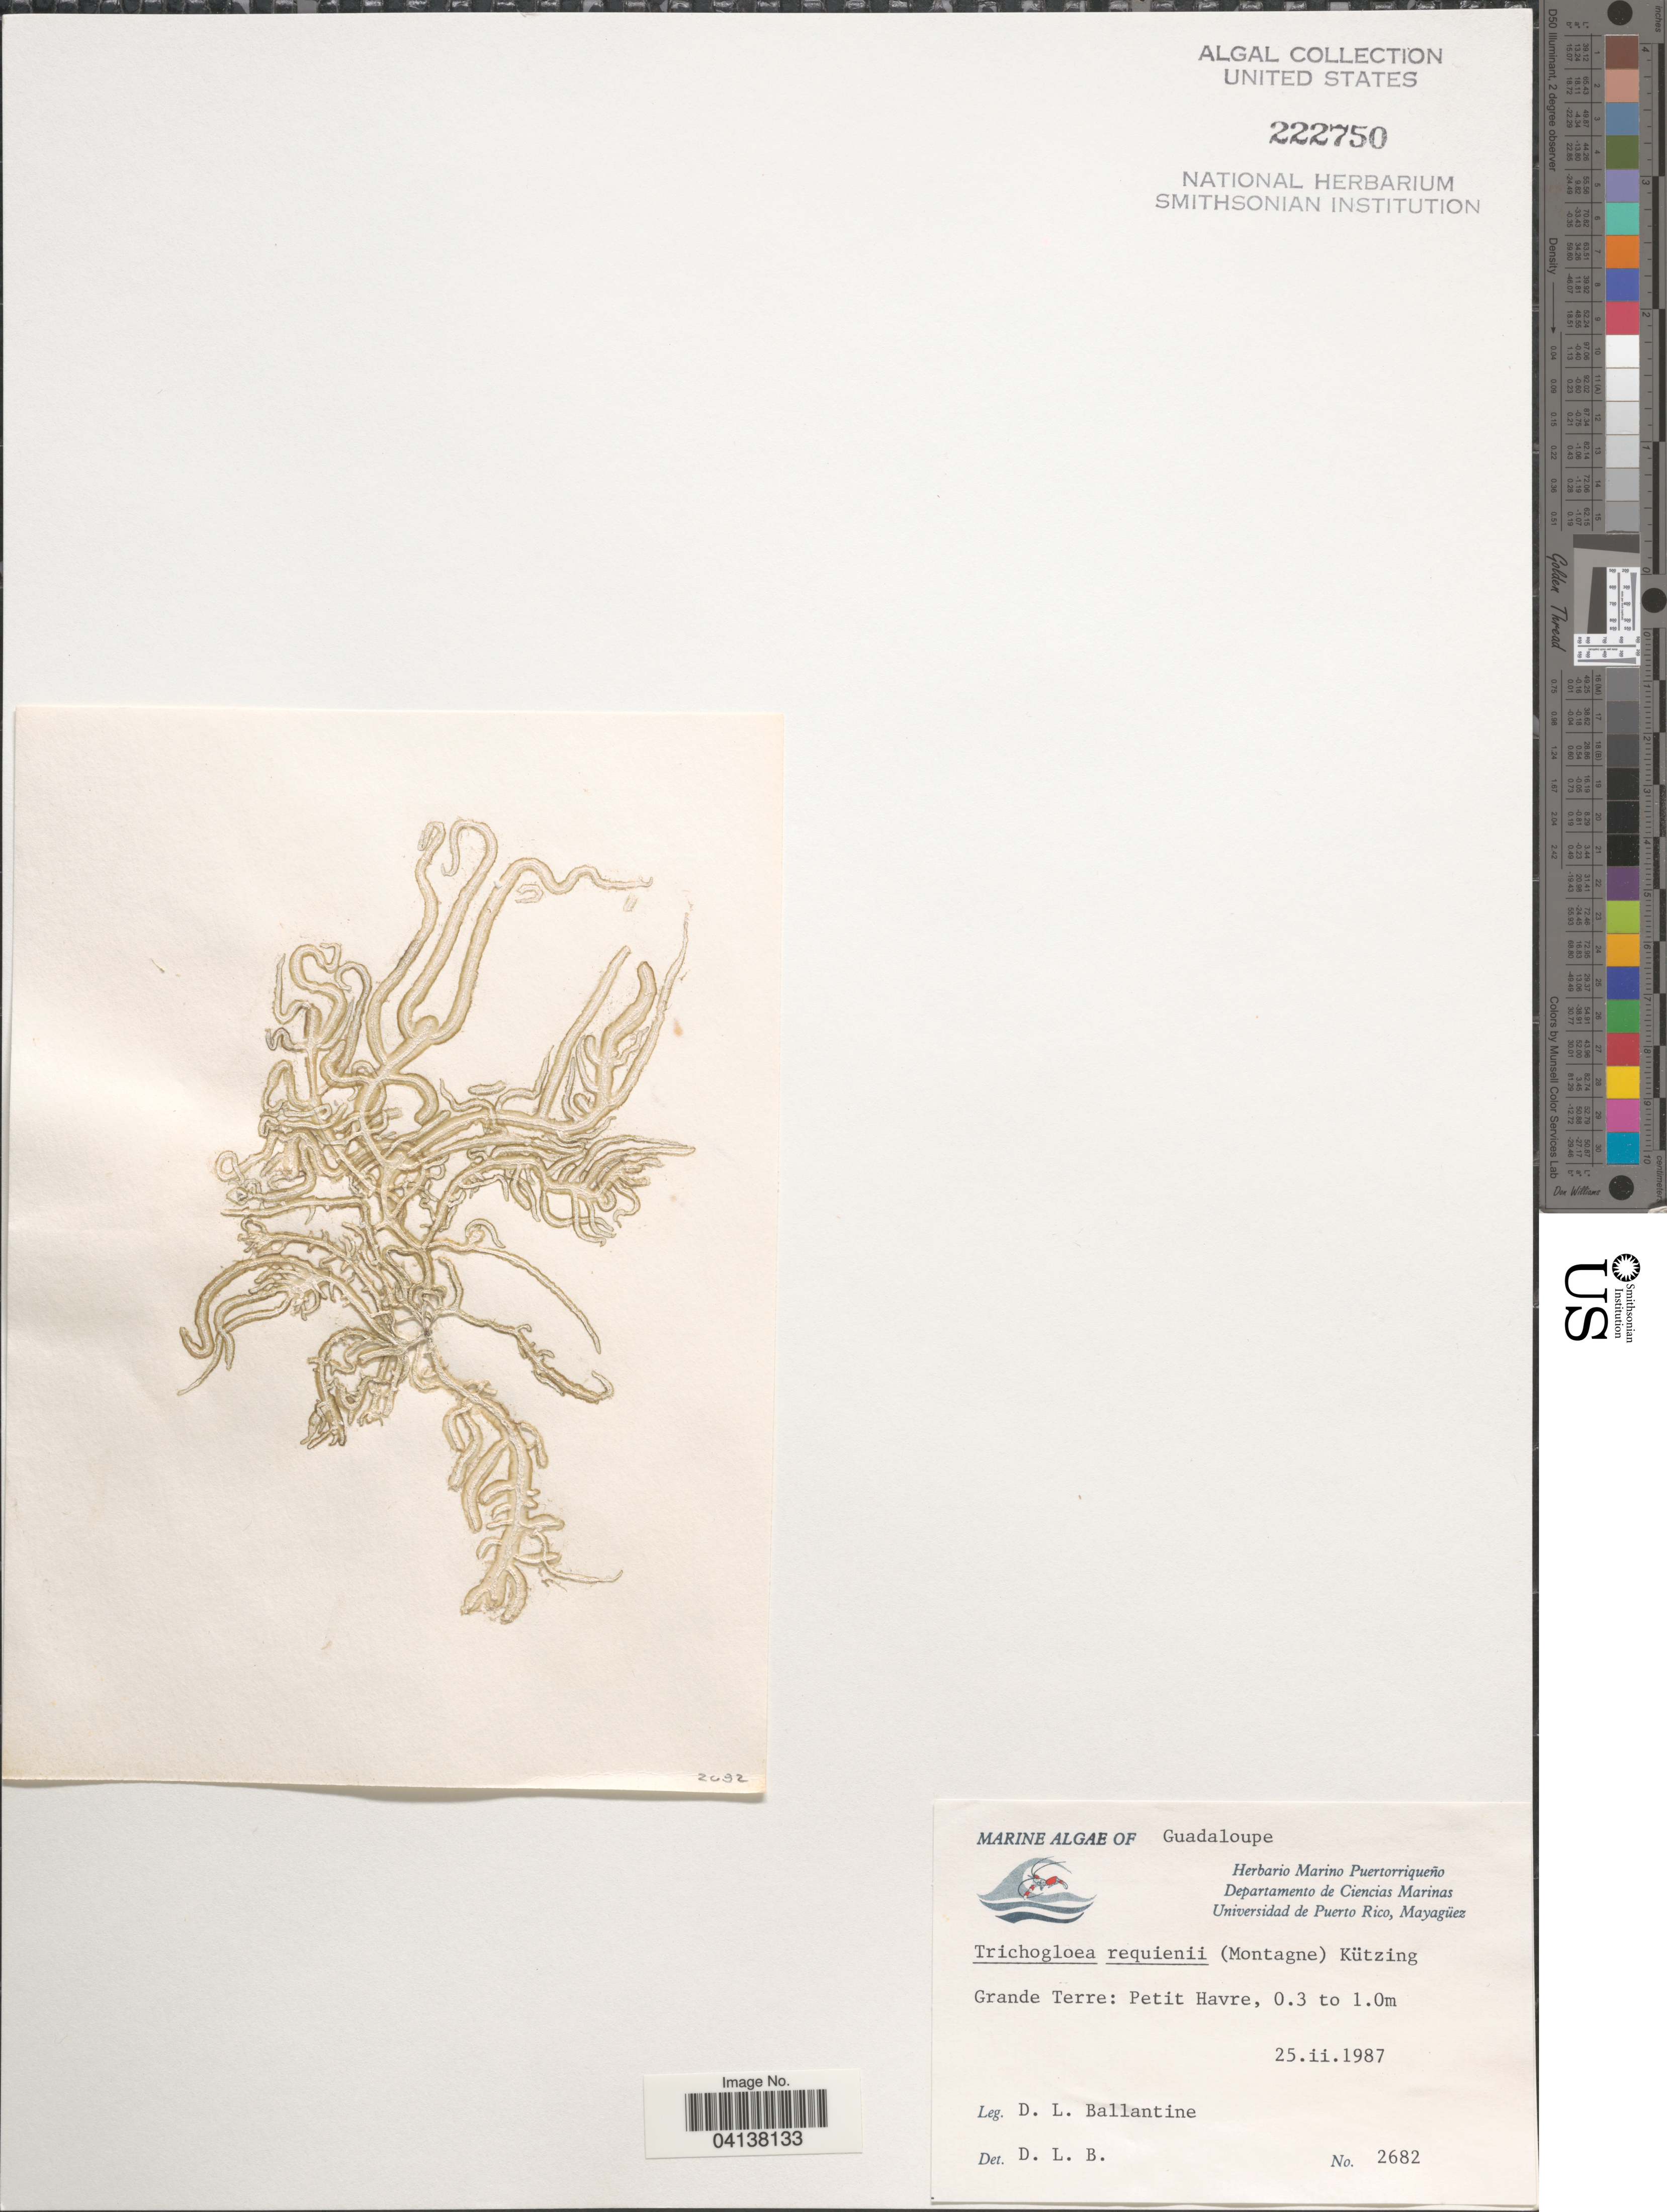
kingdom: Plantae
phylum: Rhodophyta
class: Florideophyceae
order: Nemaliales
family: Liagoraceae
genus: Trichogloea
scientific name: Trichogloea requienii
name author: (Mont.) Kütz.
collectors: D.L. Ballantine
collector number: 2682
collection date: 1987-02-25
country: Guadeloupe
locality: Grande Terre: Petit Havre.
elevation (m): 0.3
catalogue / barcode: US 222750